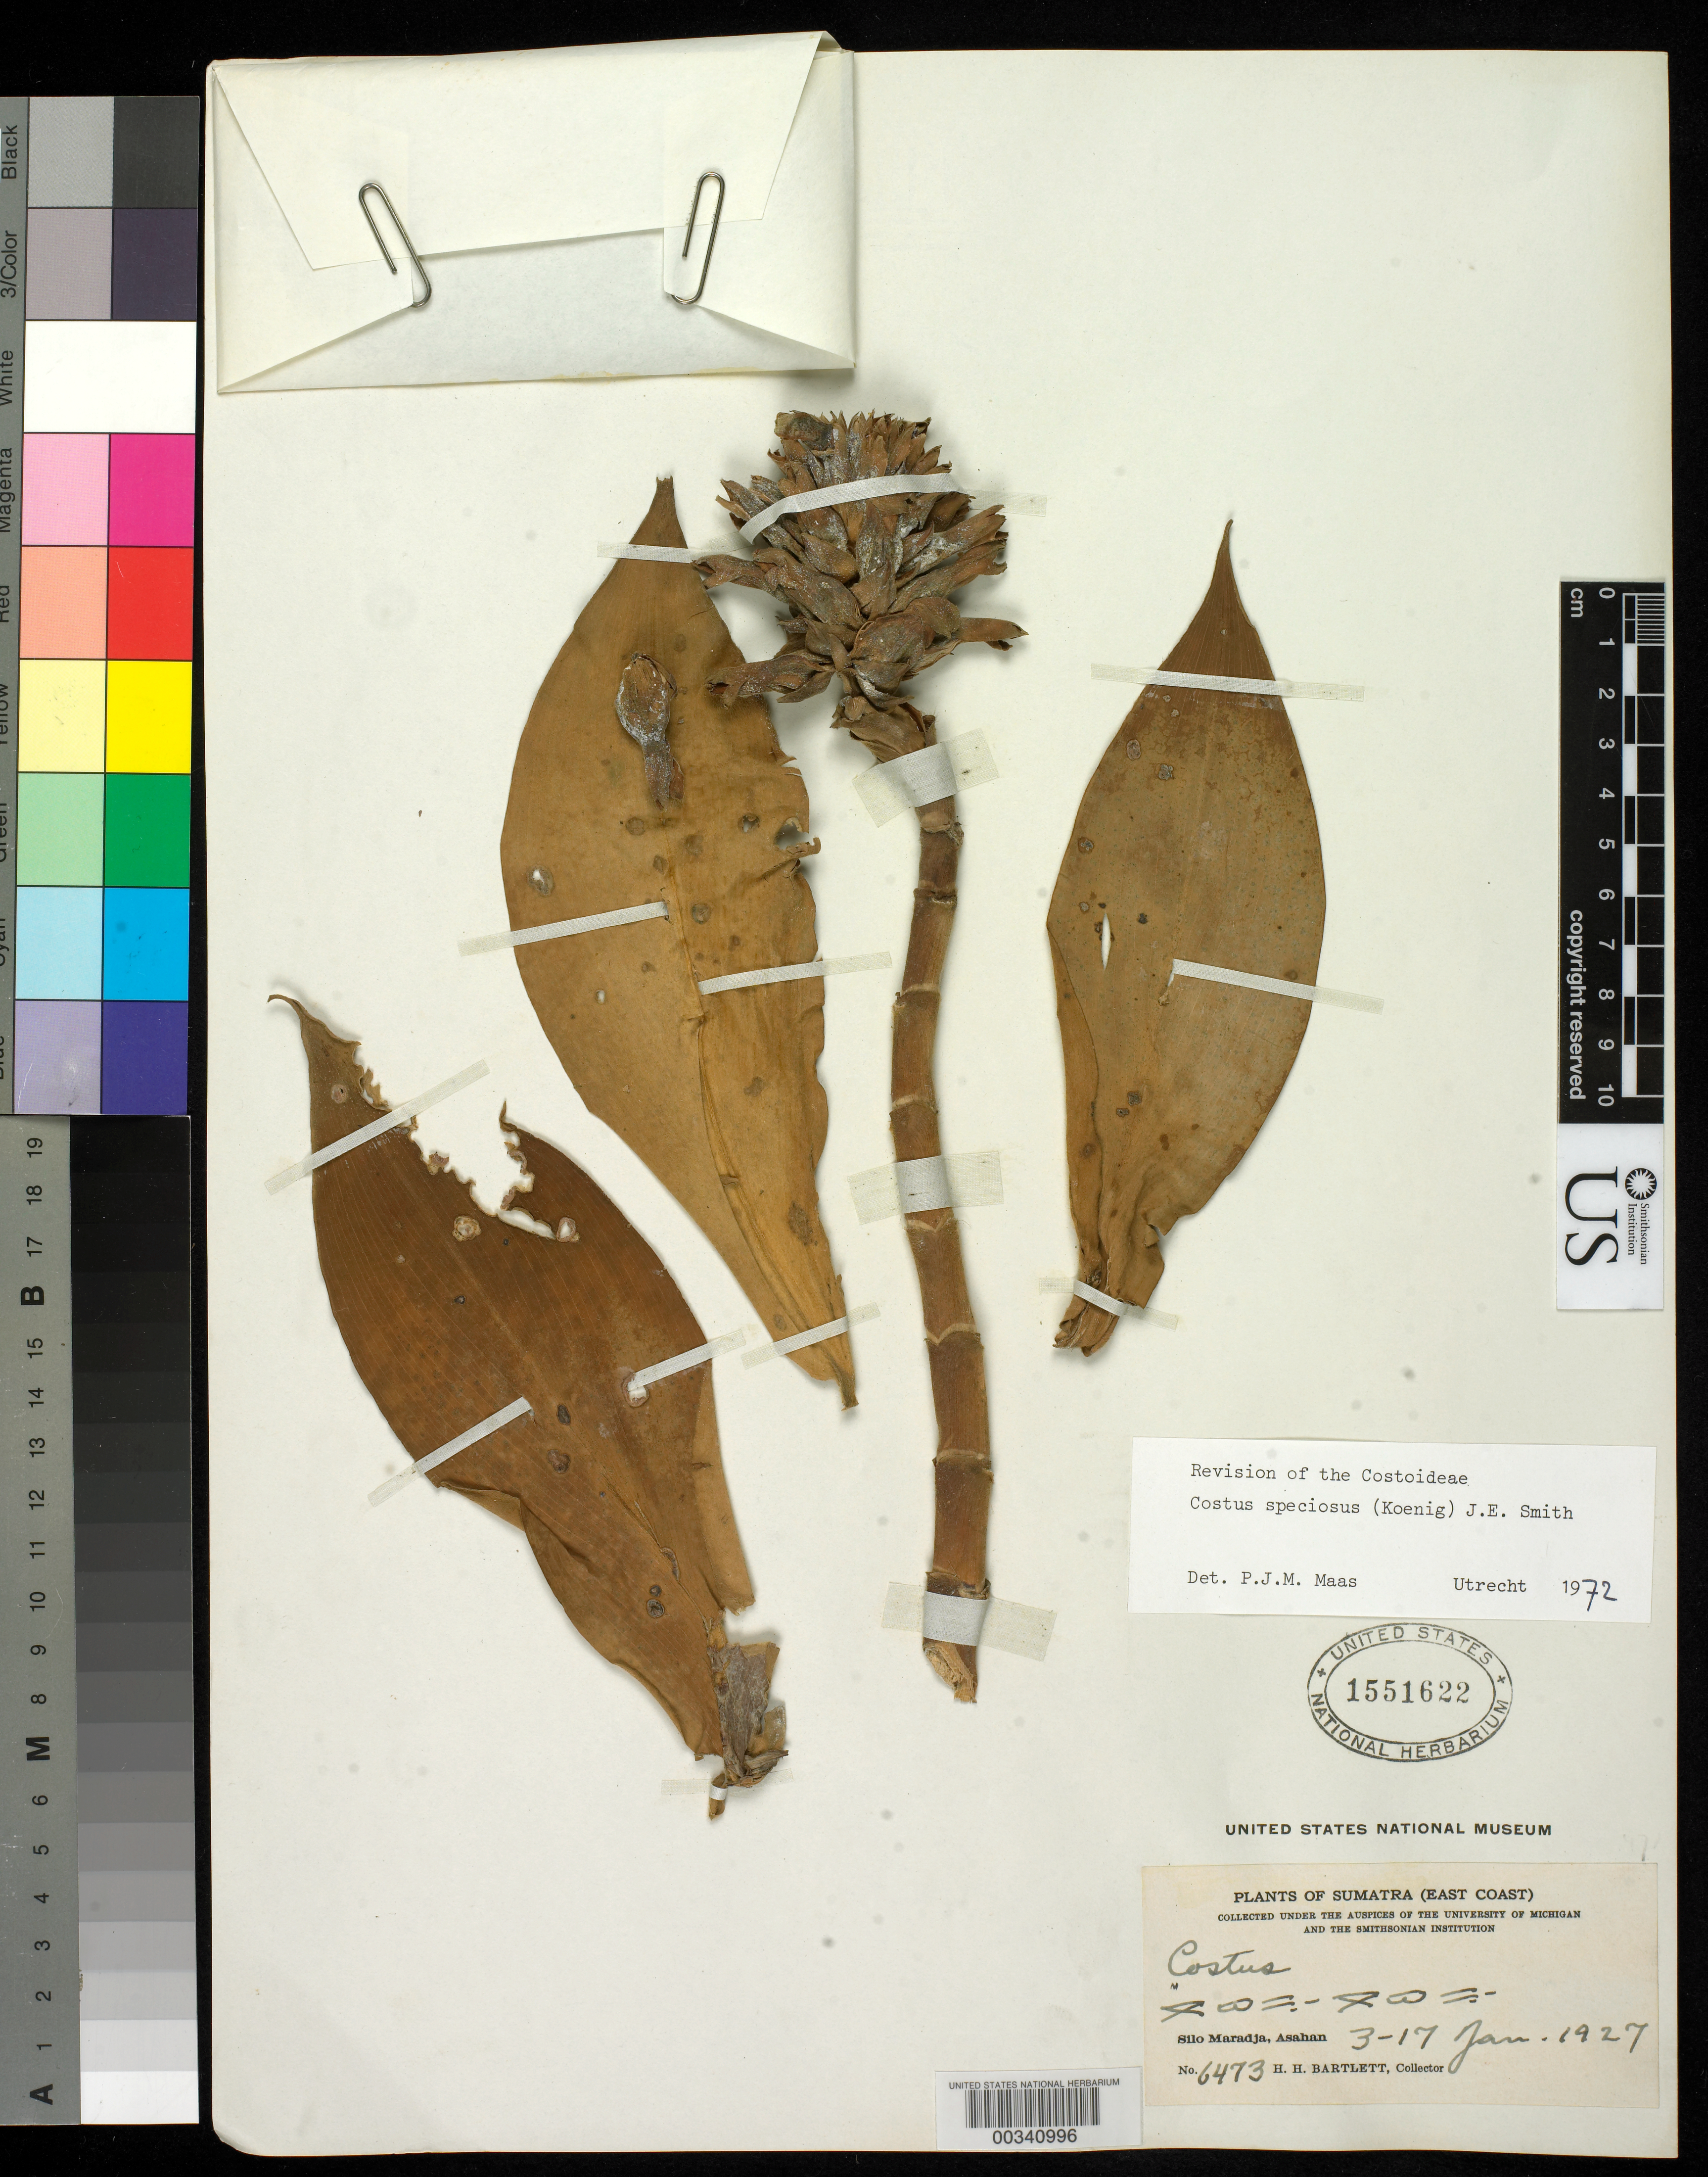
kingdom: Plantae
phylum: Tracheophyta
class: Liliopsida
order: Zingiberales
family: Costaceae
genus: Hellenia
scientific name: Hellenia speciosa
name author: (J. Koenig) S.R. Dutta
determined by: Wagner, W. L., (BOT), Smithsonian Institution - National Museum of Natural History (UNITED STATES)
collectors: H. H. Bartlett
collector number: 6473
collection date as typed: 03 Jan 1927 to 17 Jan 1927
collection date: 1927-01-03/1927-01-17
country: Indonesia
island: Sumatra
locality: (East coast), Silo Maradja, Asahan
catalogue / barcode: US 1551622